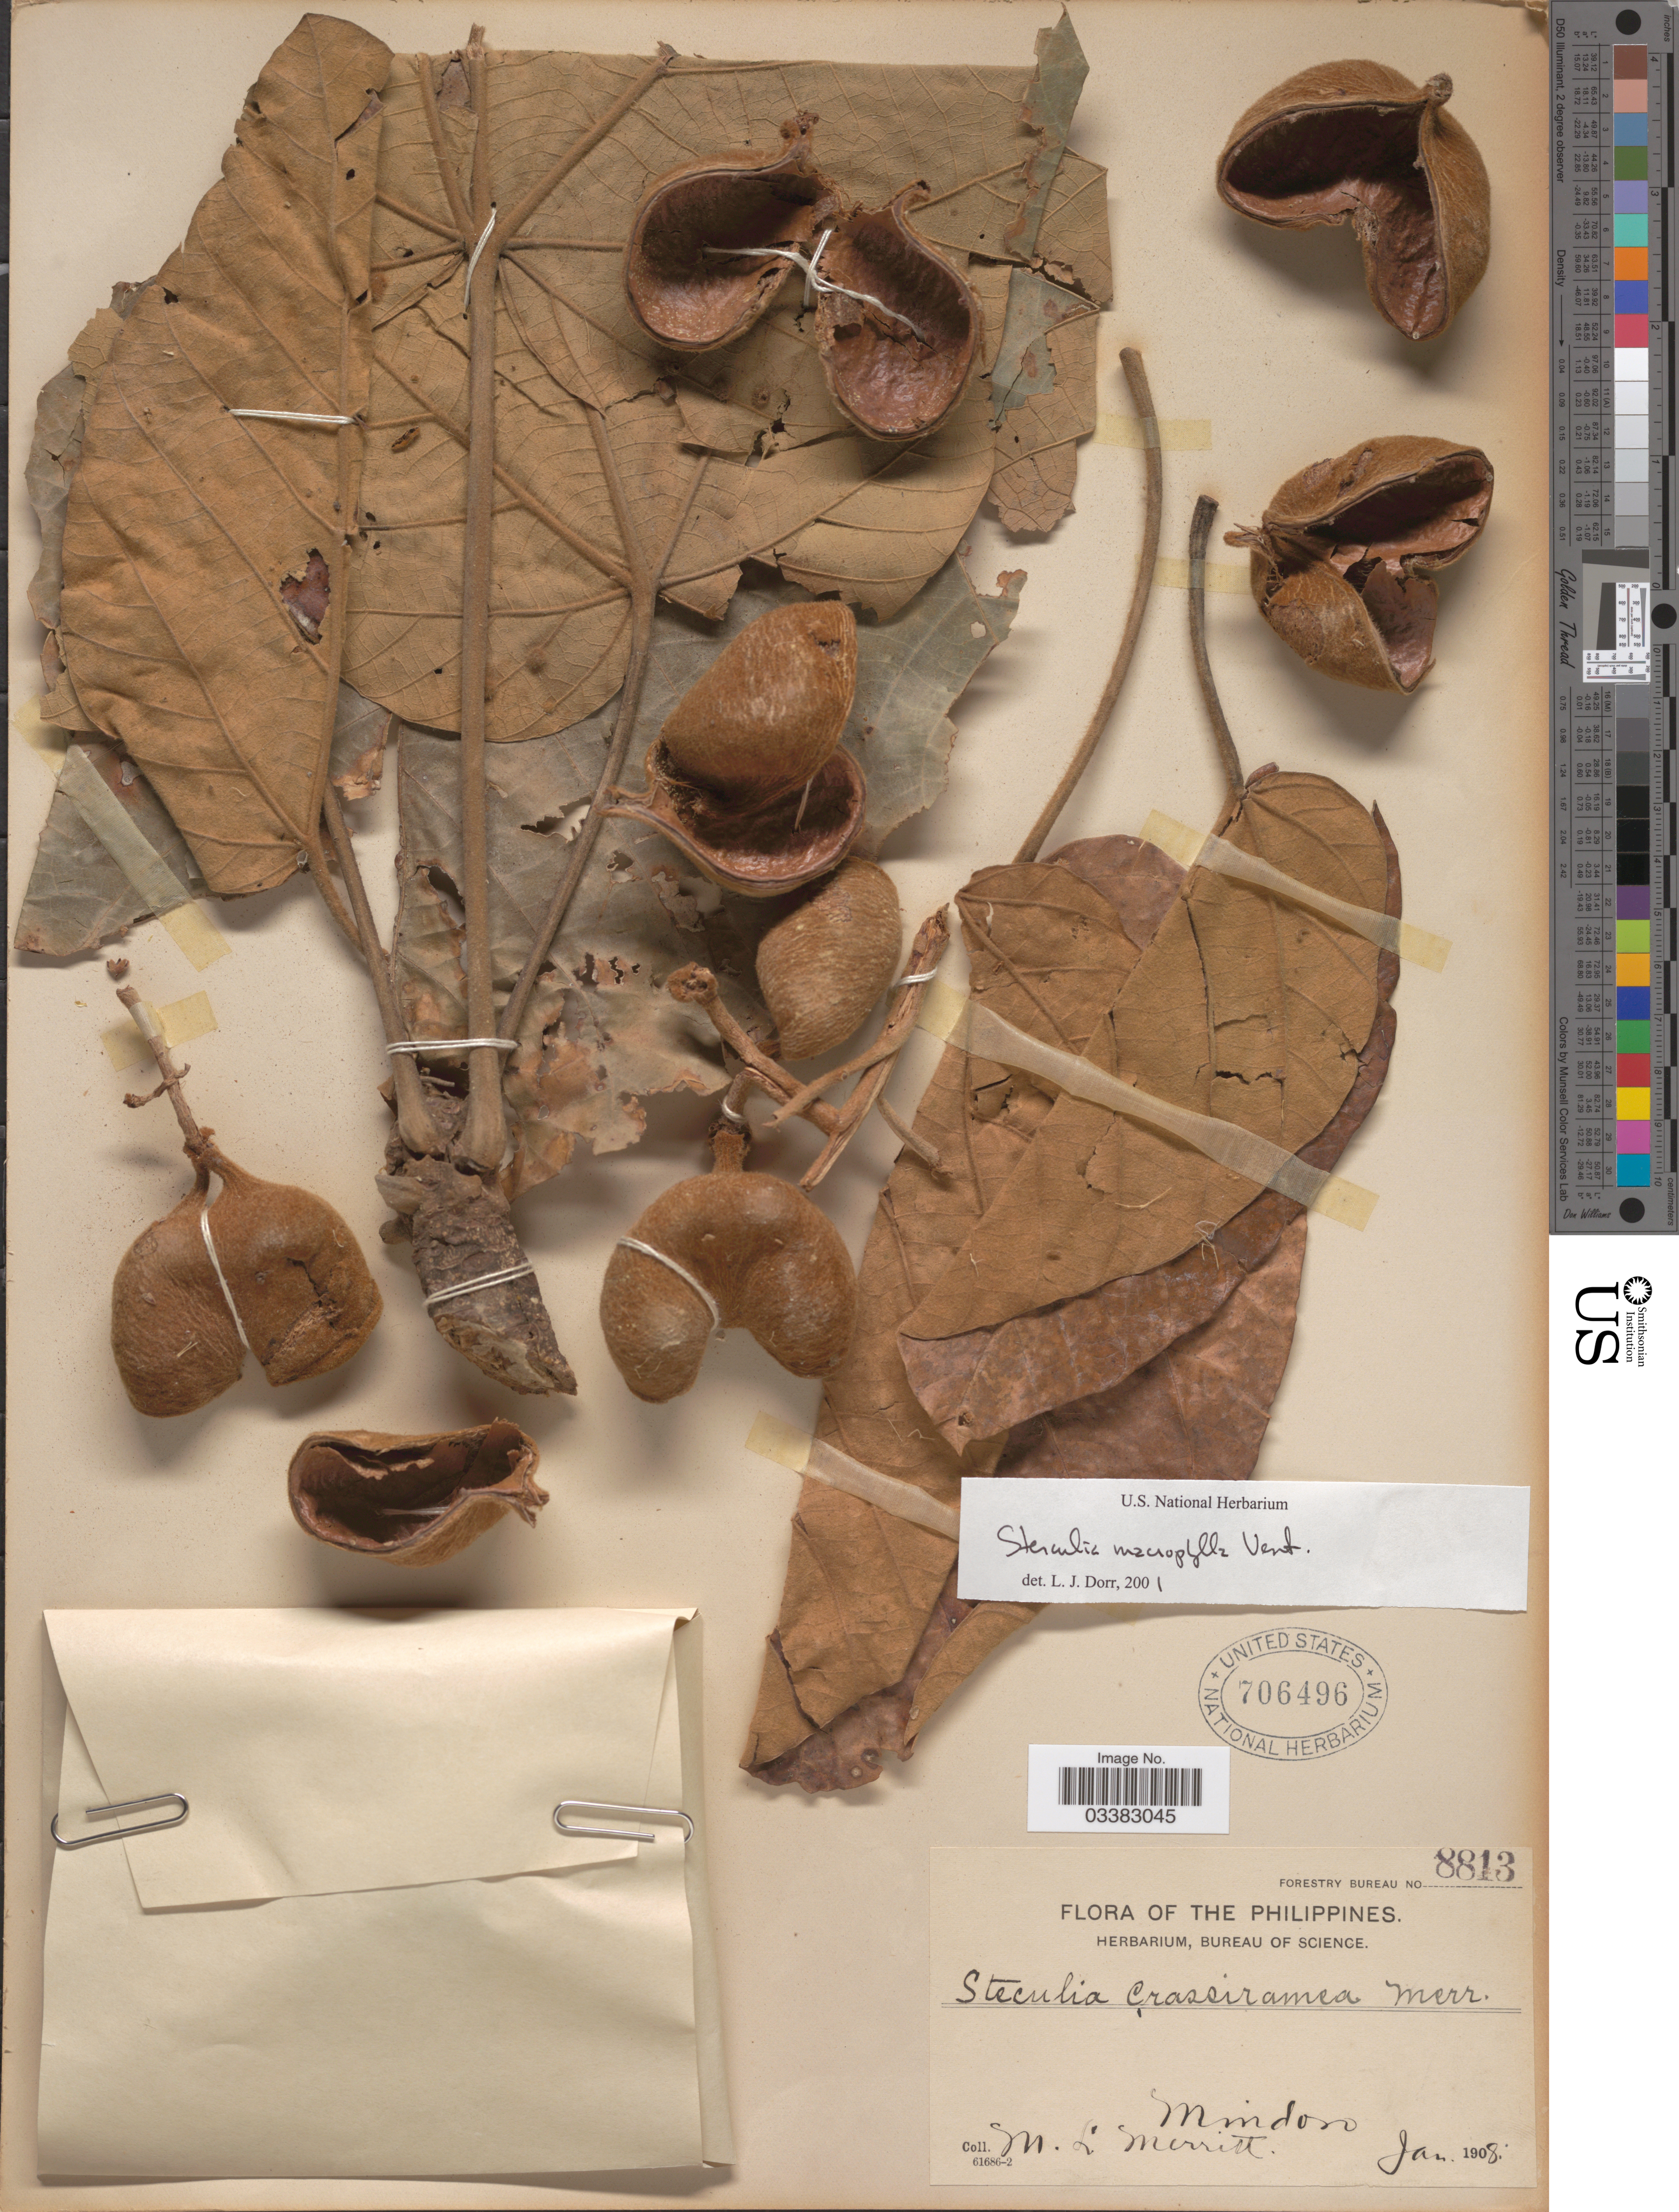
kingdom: Plantae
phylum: Tracheophyta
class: Magnoliopsida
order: Malvales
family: Malvaceae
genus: Sterculia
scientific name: Sterculia macrophylla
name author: Vent.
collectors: M. L. Merritt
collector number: Forestry Bureau 8813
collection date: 1908-01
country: Philippines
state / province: Mimaropa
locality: Mindoro.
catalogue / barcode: US 706496